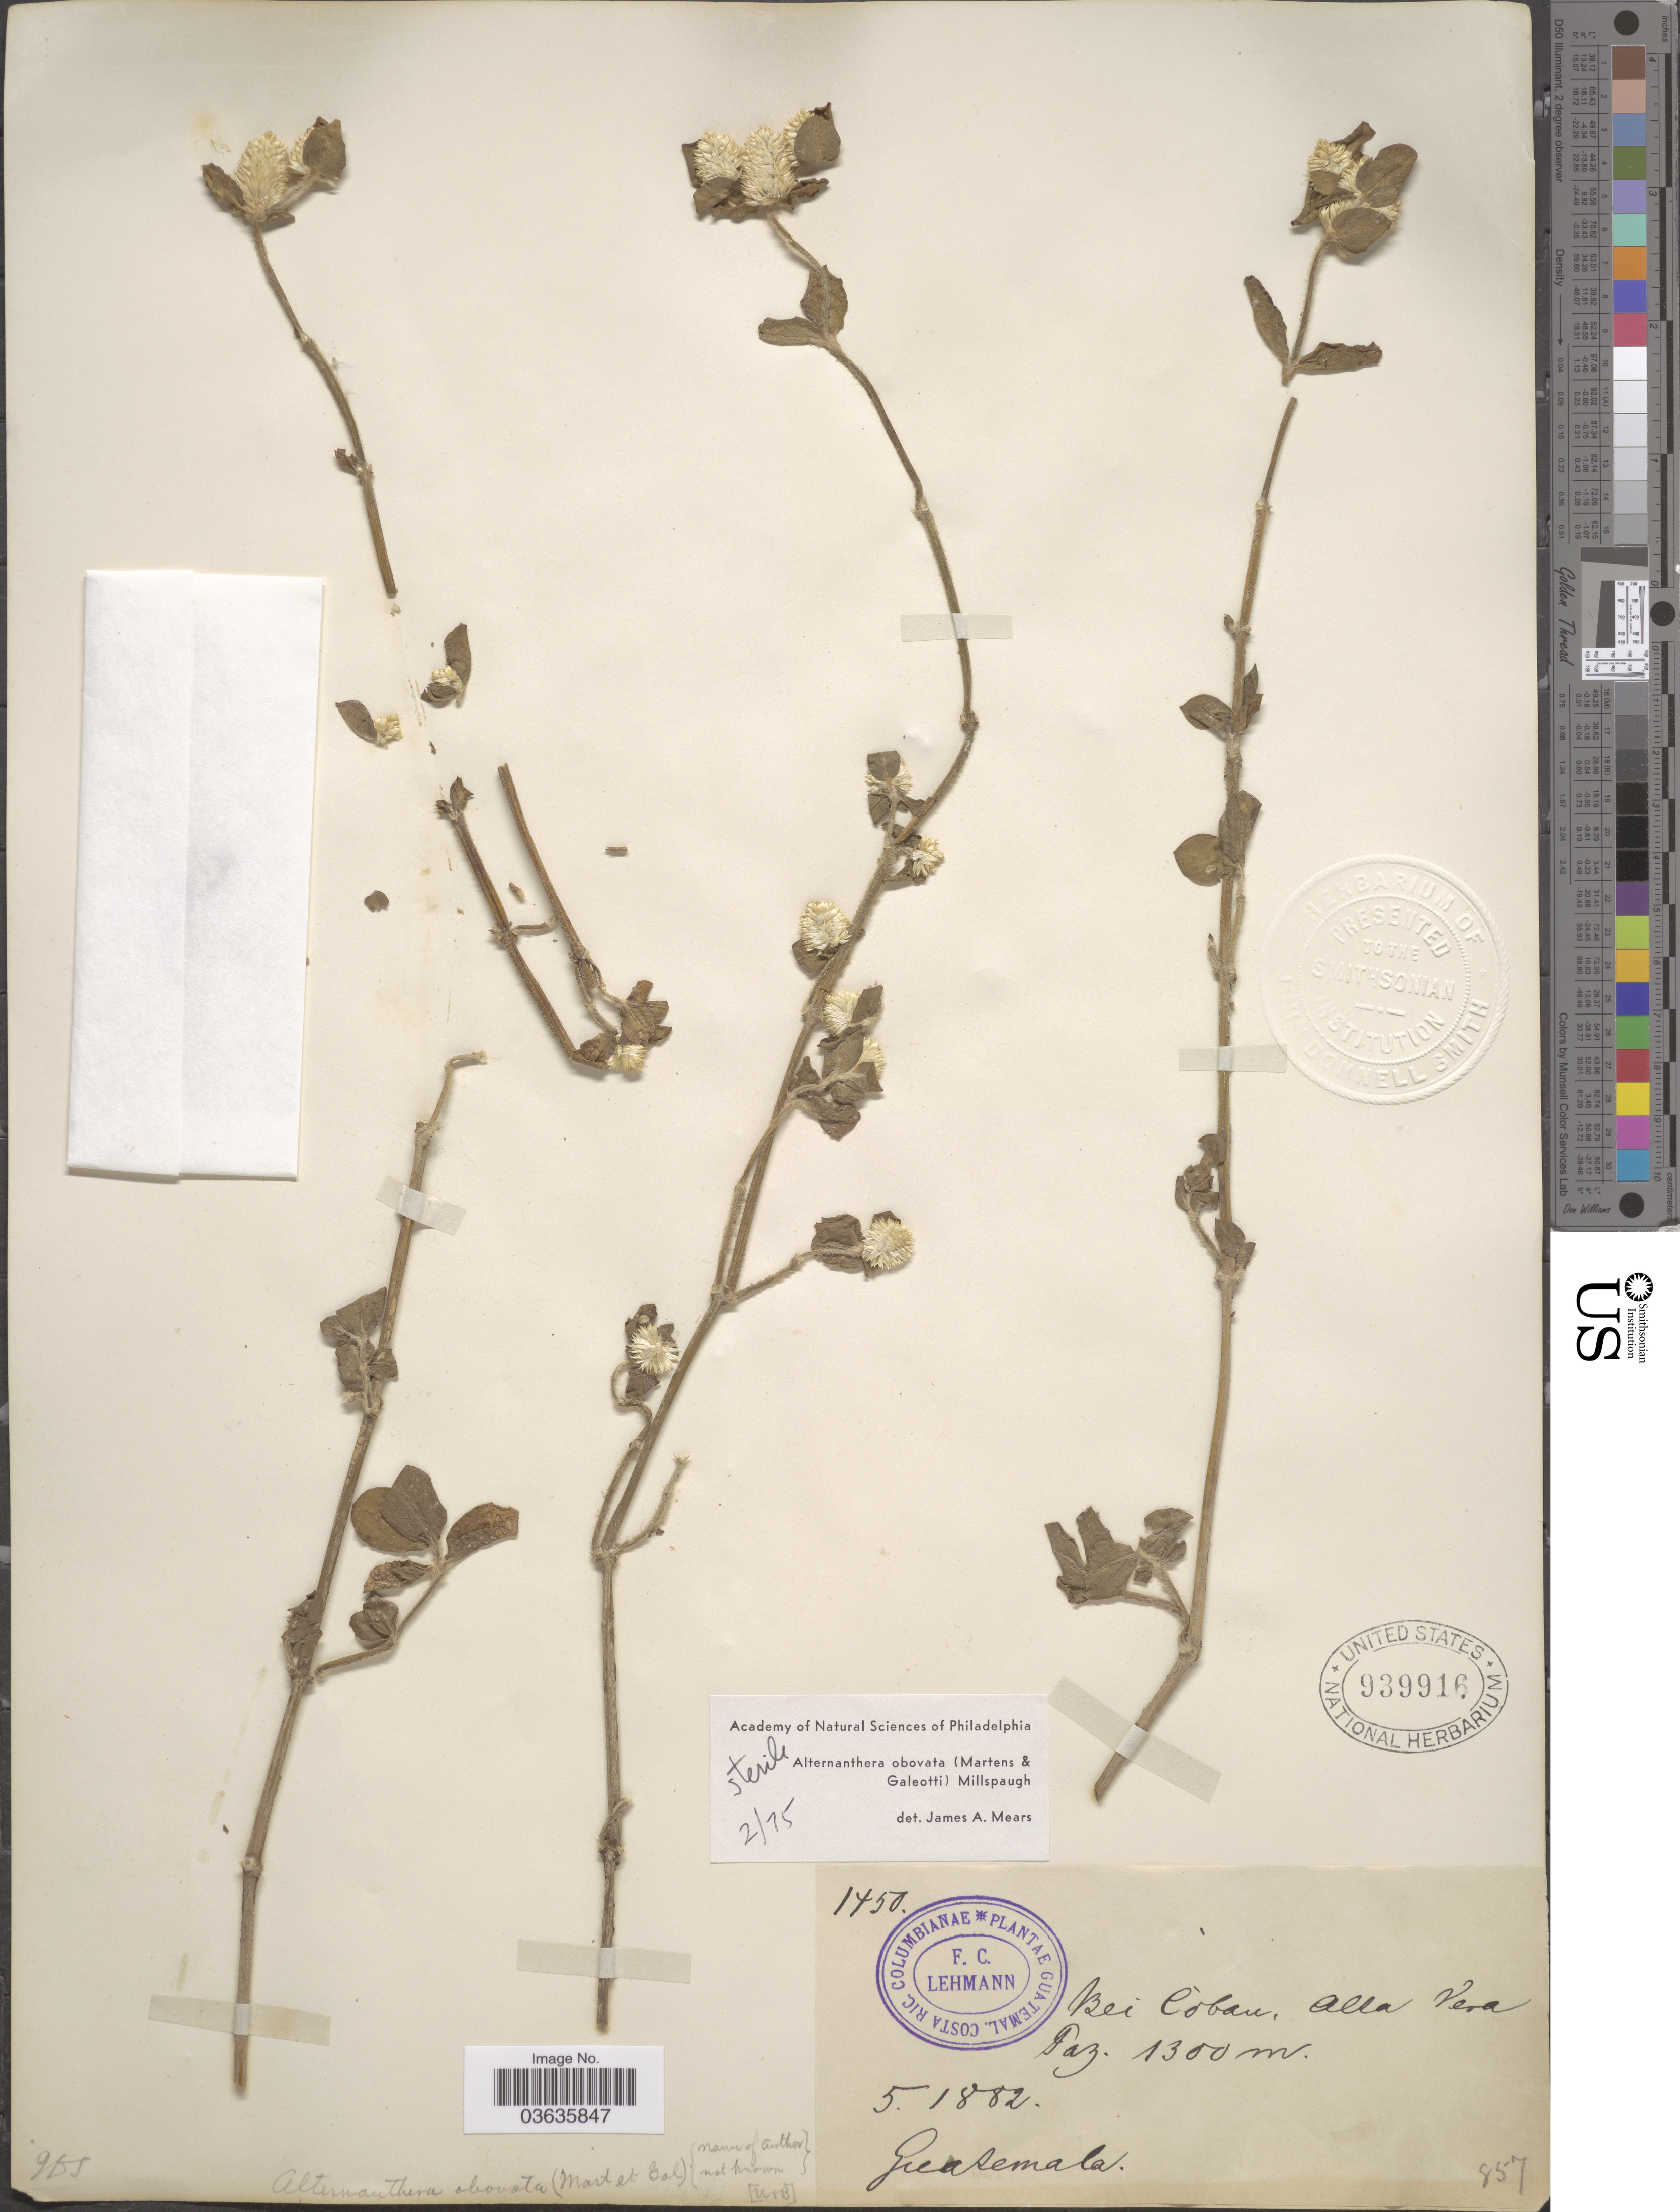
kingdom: Plantae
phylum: Tracheophyta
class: Magnoliopsida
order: Caryophyllales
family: Amaranthaceae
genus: Alternanthera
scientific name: Alternanthera obovata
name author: (M. Martens) Millsp.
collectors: F. C. Lehmann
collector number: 1450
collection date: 1882-05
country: Guatemala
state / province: Alta Verapaz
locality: Bei Còban.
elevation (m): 1300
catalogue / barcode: US 939916